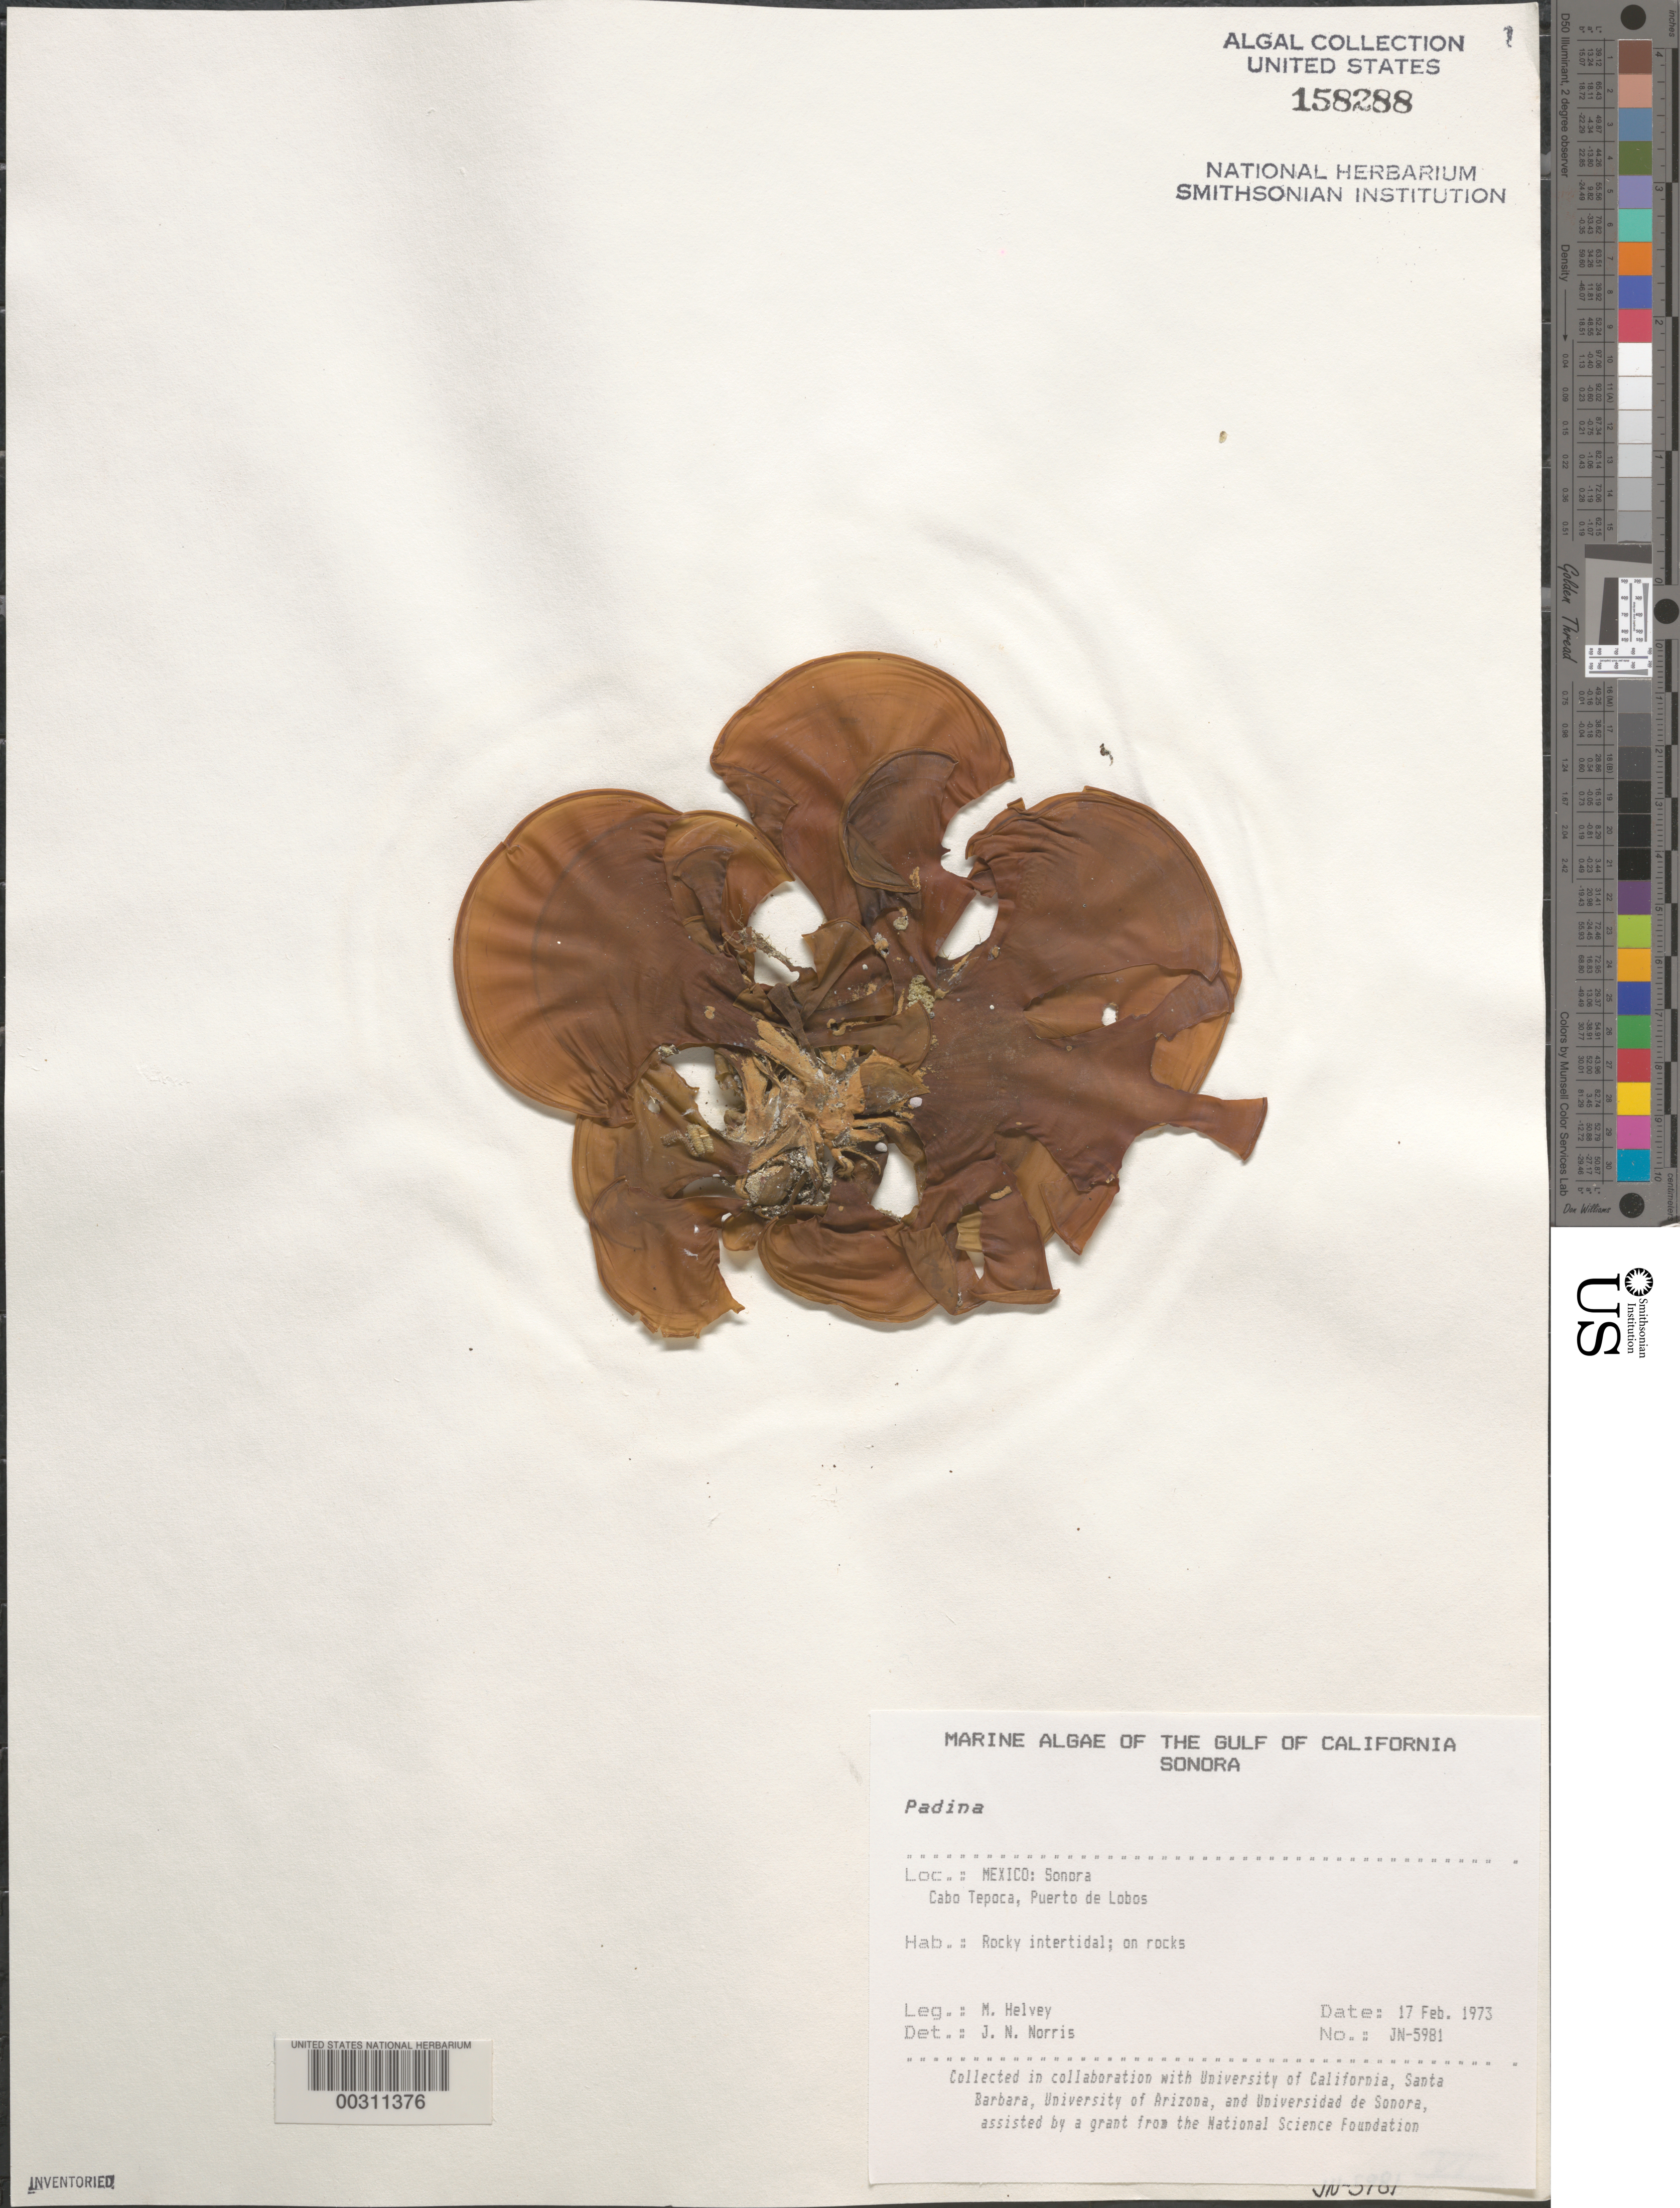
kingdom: Chromista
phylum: Ochrophyta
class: Phaeophyceae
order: Dictyotales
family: Dictyotaceae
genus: Padina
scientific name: Padina durvillaei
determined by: Norris, James N.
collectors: M. Helvey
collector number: Jn-5981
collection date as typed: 17 Feb 1973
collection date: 1973-02-17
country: Mexico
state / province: Sonora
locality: Cabo Tepoca, Puerto de Lobos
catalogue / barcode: US 158288